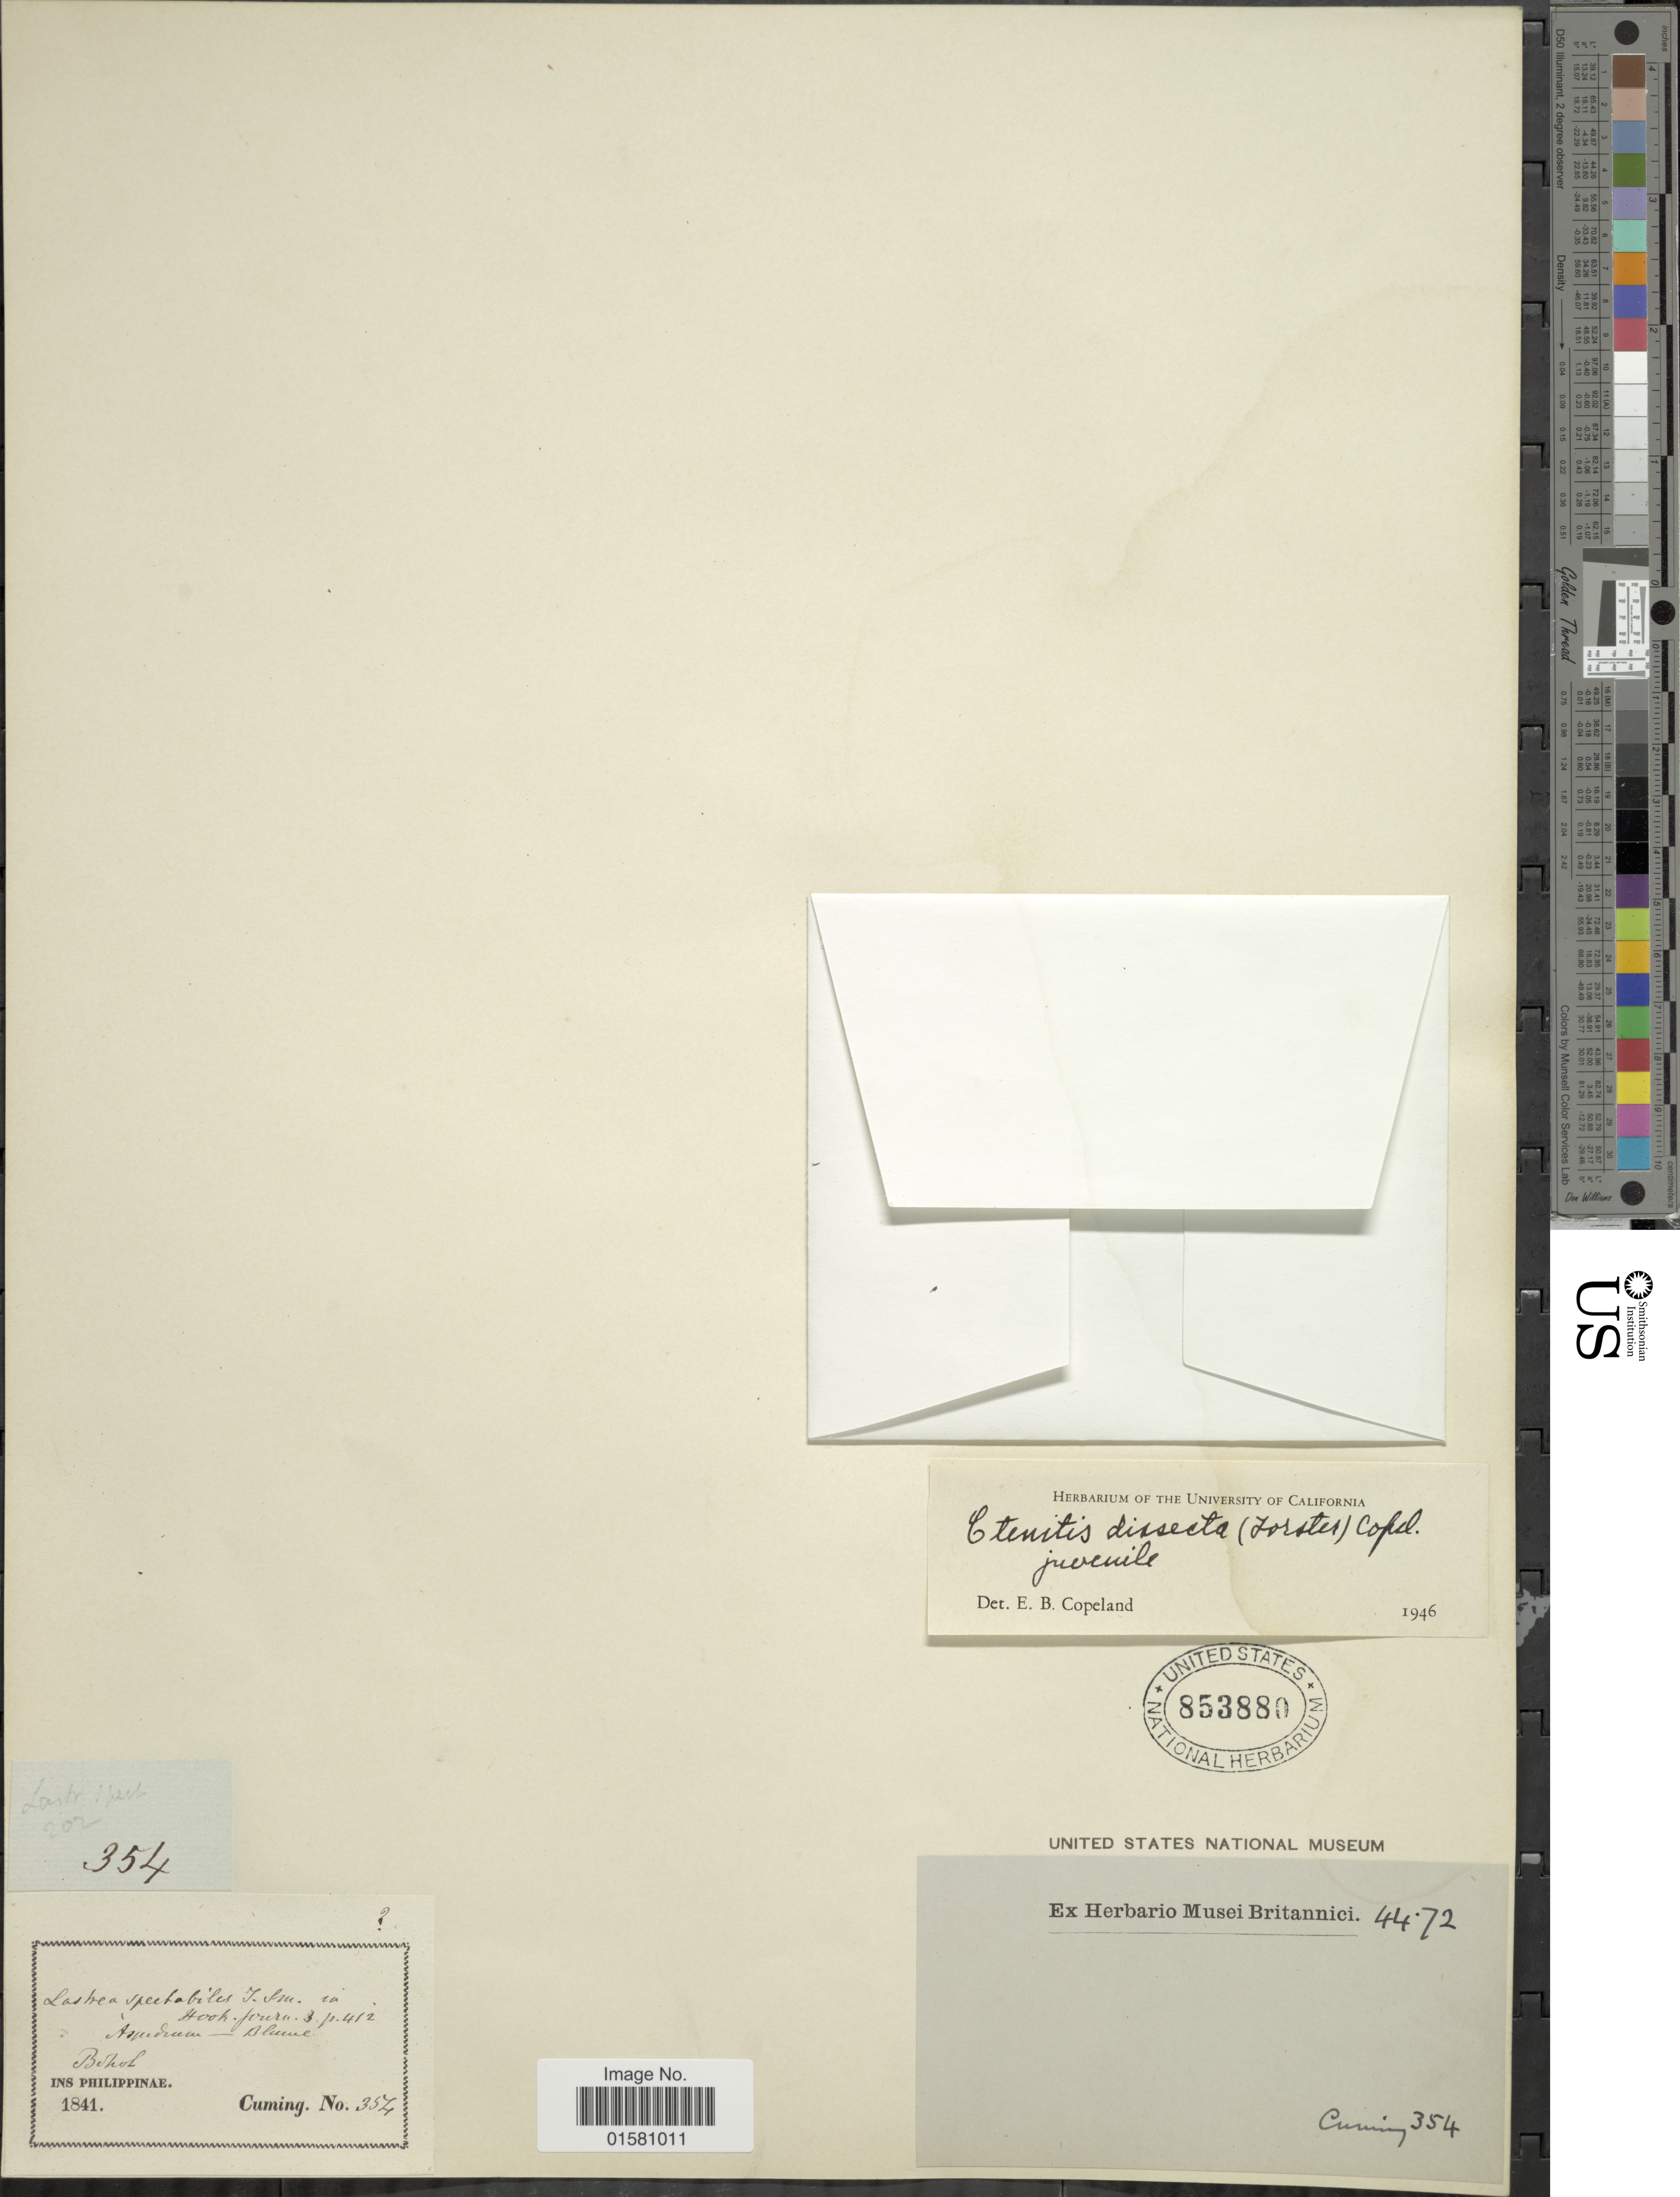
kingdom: Plantae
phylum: Tracheophyta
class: Polypodiopsida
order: Polypodiales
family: Tectariaceae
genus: Tectaria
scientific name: Tectaria dissecta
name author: (G. Forst.) Lellinger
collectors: -. Cuming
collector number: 354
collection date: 1841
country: Philippines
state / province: Central Visayas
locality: Bohol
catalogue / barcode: US 853880